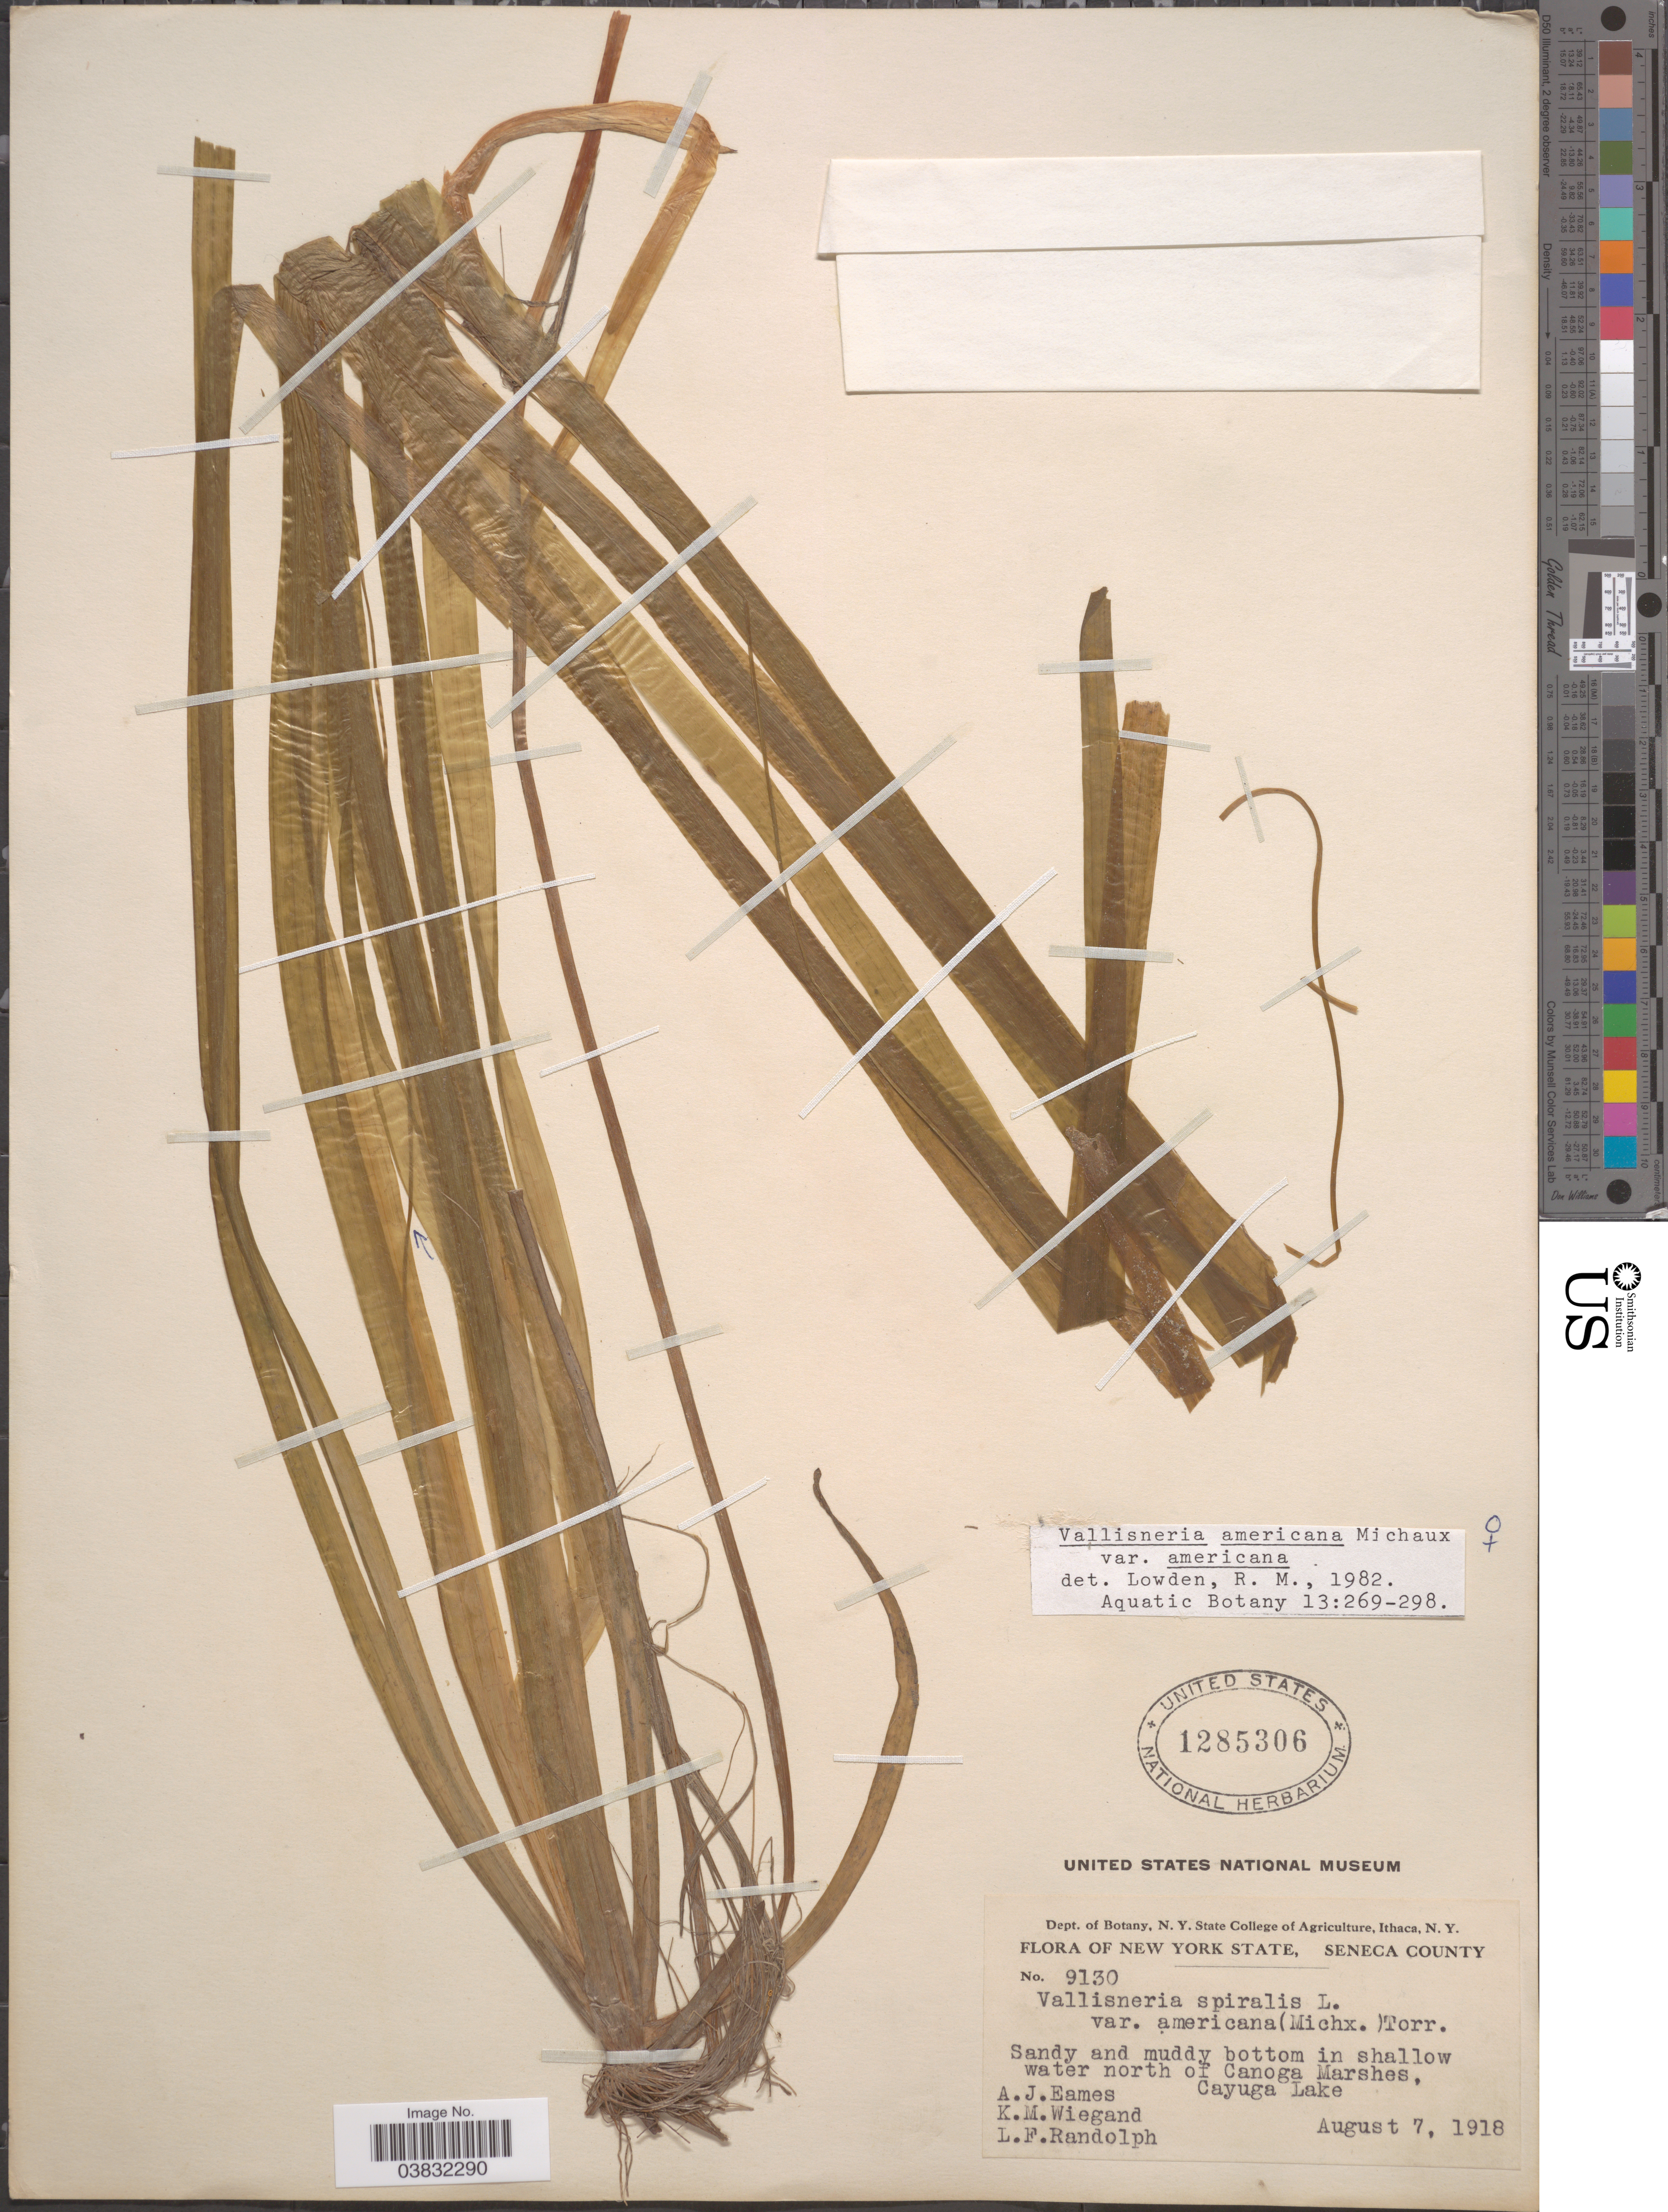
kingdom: Plantae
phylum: Tracheophyta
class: Liliopsida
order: Alismatales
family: Hydrocharitaceae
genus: Vallisneria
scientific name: Vallisneria americana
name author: Michx.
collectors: A. J. Eames, K. M. Wiegand & L. F. Randolph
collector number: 9130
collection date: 1918-08-07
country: United States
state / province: New York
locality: Seneca County. North of Canoga Marshes, Cayuga Lake.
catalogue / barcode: US 1285306